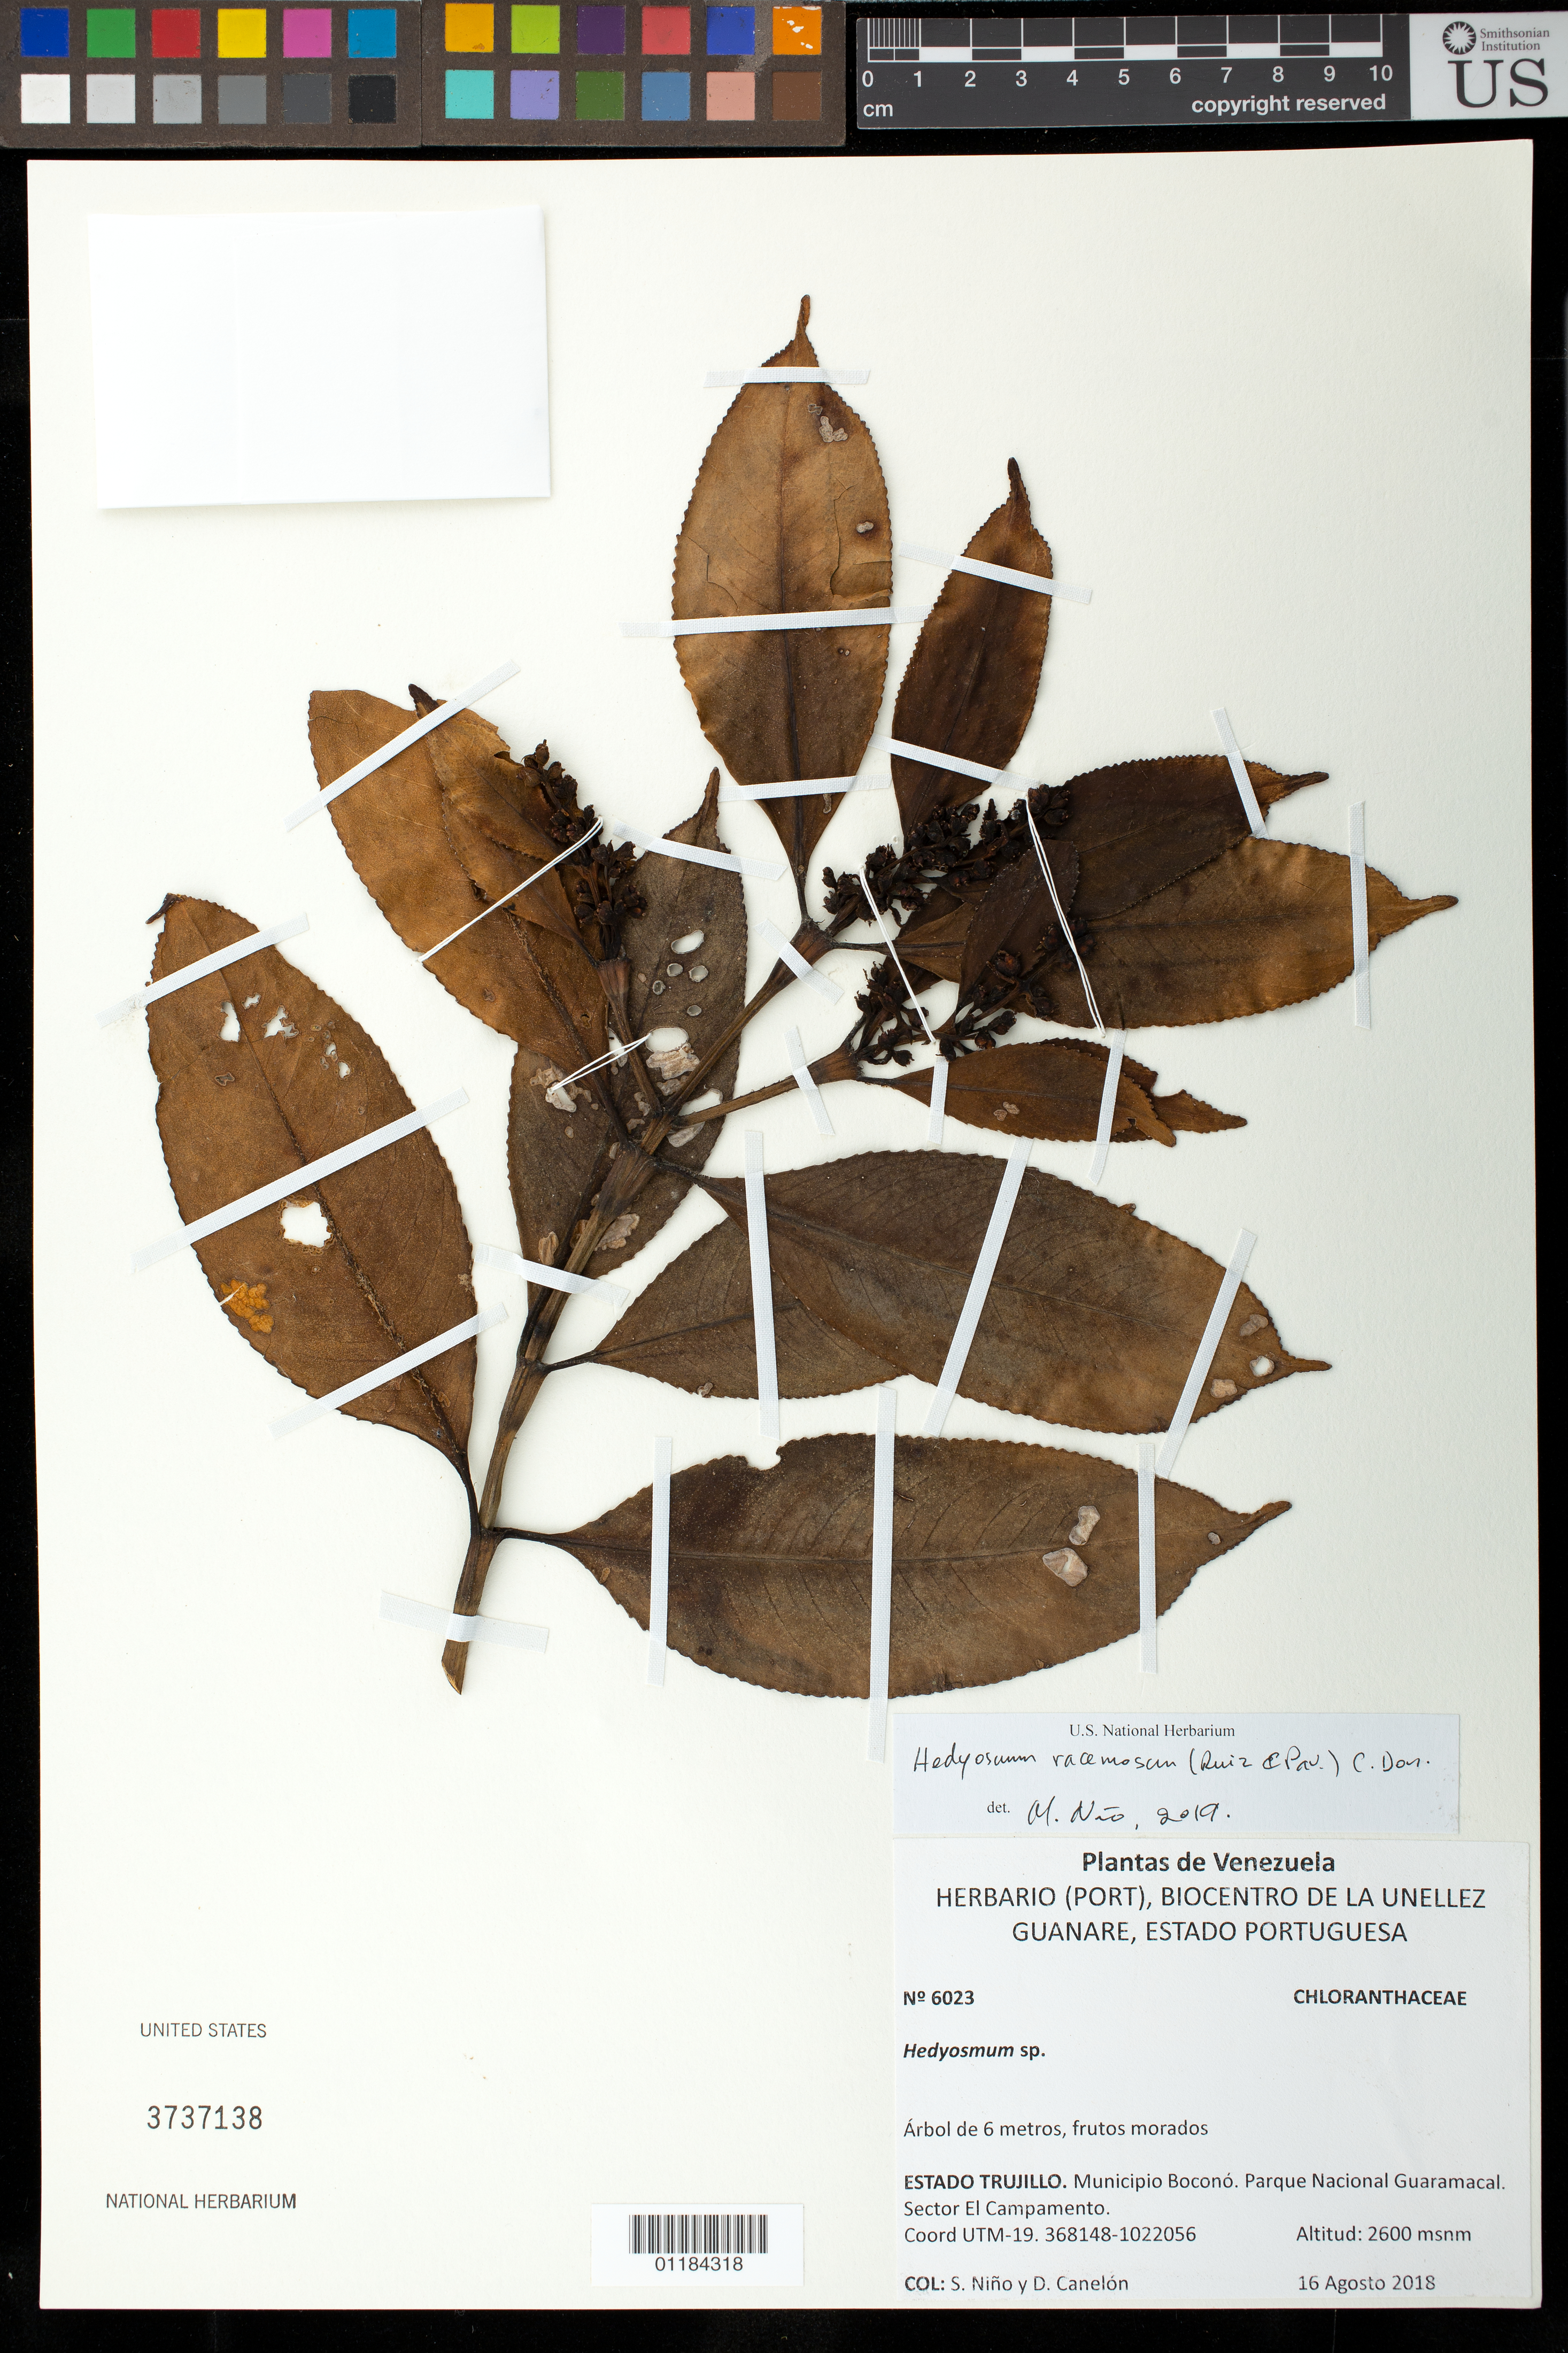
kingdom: Plantae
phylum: Tracheophyta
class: Magnoliopsida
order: Chloranthales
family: Chloranthaceae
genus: Hedyosmum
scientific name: Hedyosmum racemosum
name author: (Ruiz & Pav.) G. Don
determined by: Niño, S. M., (PORT), BioCentro-UNELLEZ (VENEZUELA)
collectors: S. M. Niño & D. Canelón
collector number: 6023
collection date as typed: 16 Agosto 2018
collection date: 2018-08-16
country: Venezuela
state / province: Trujillo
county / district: Boconó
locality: Parque Nacional Guaramacal. Sector El Campamento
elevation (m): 2600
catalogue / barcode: US 3737138